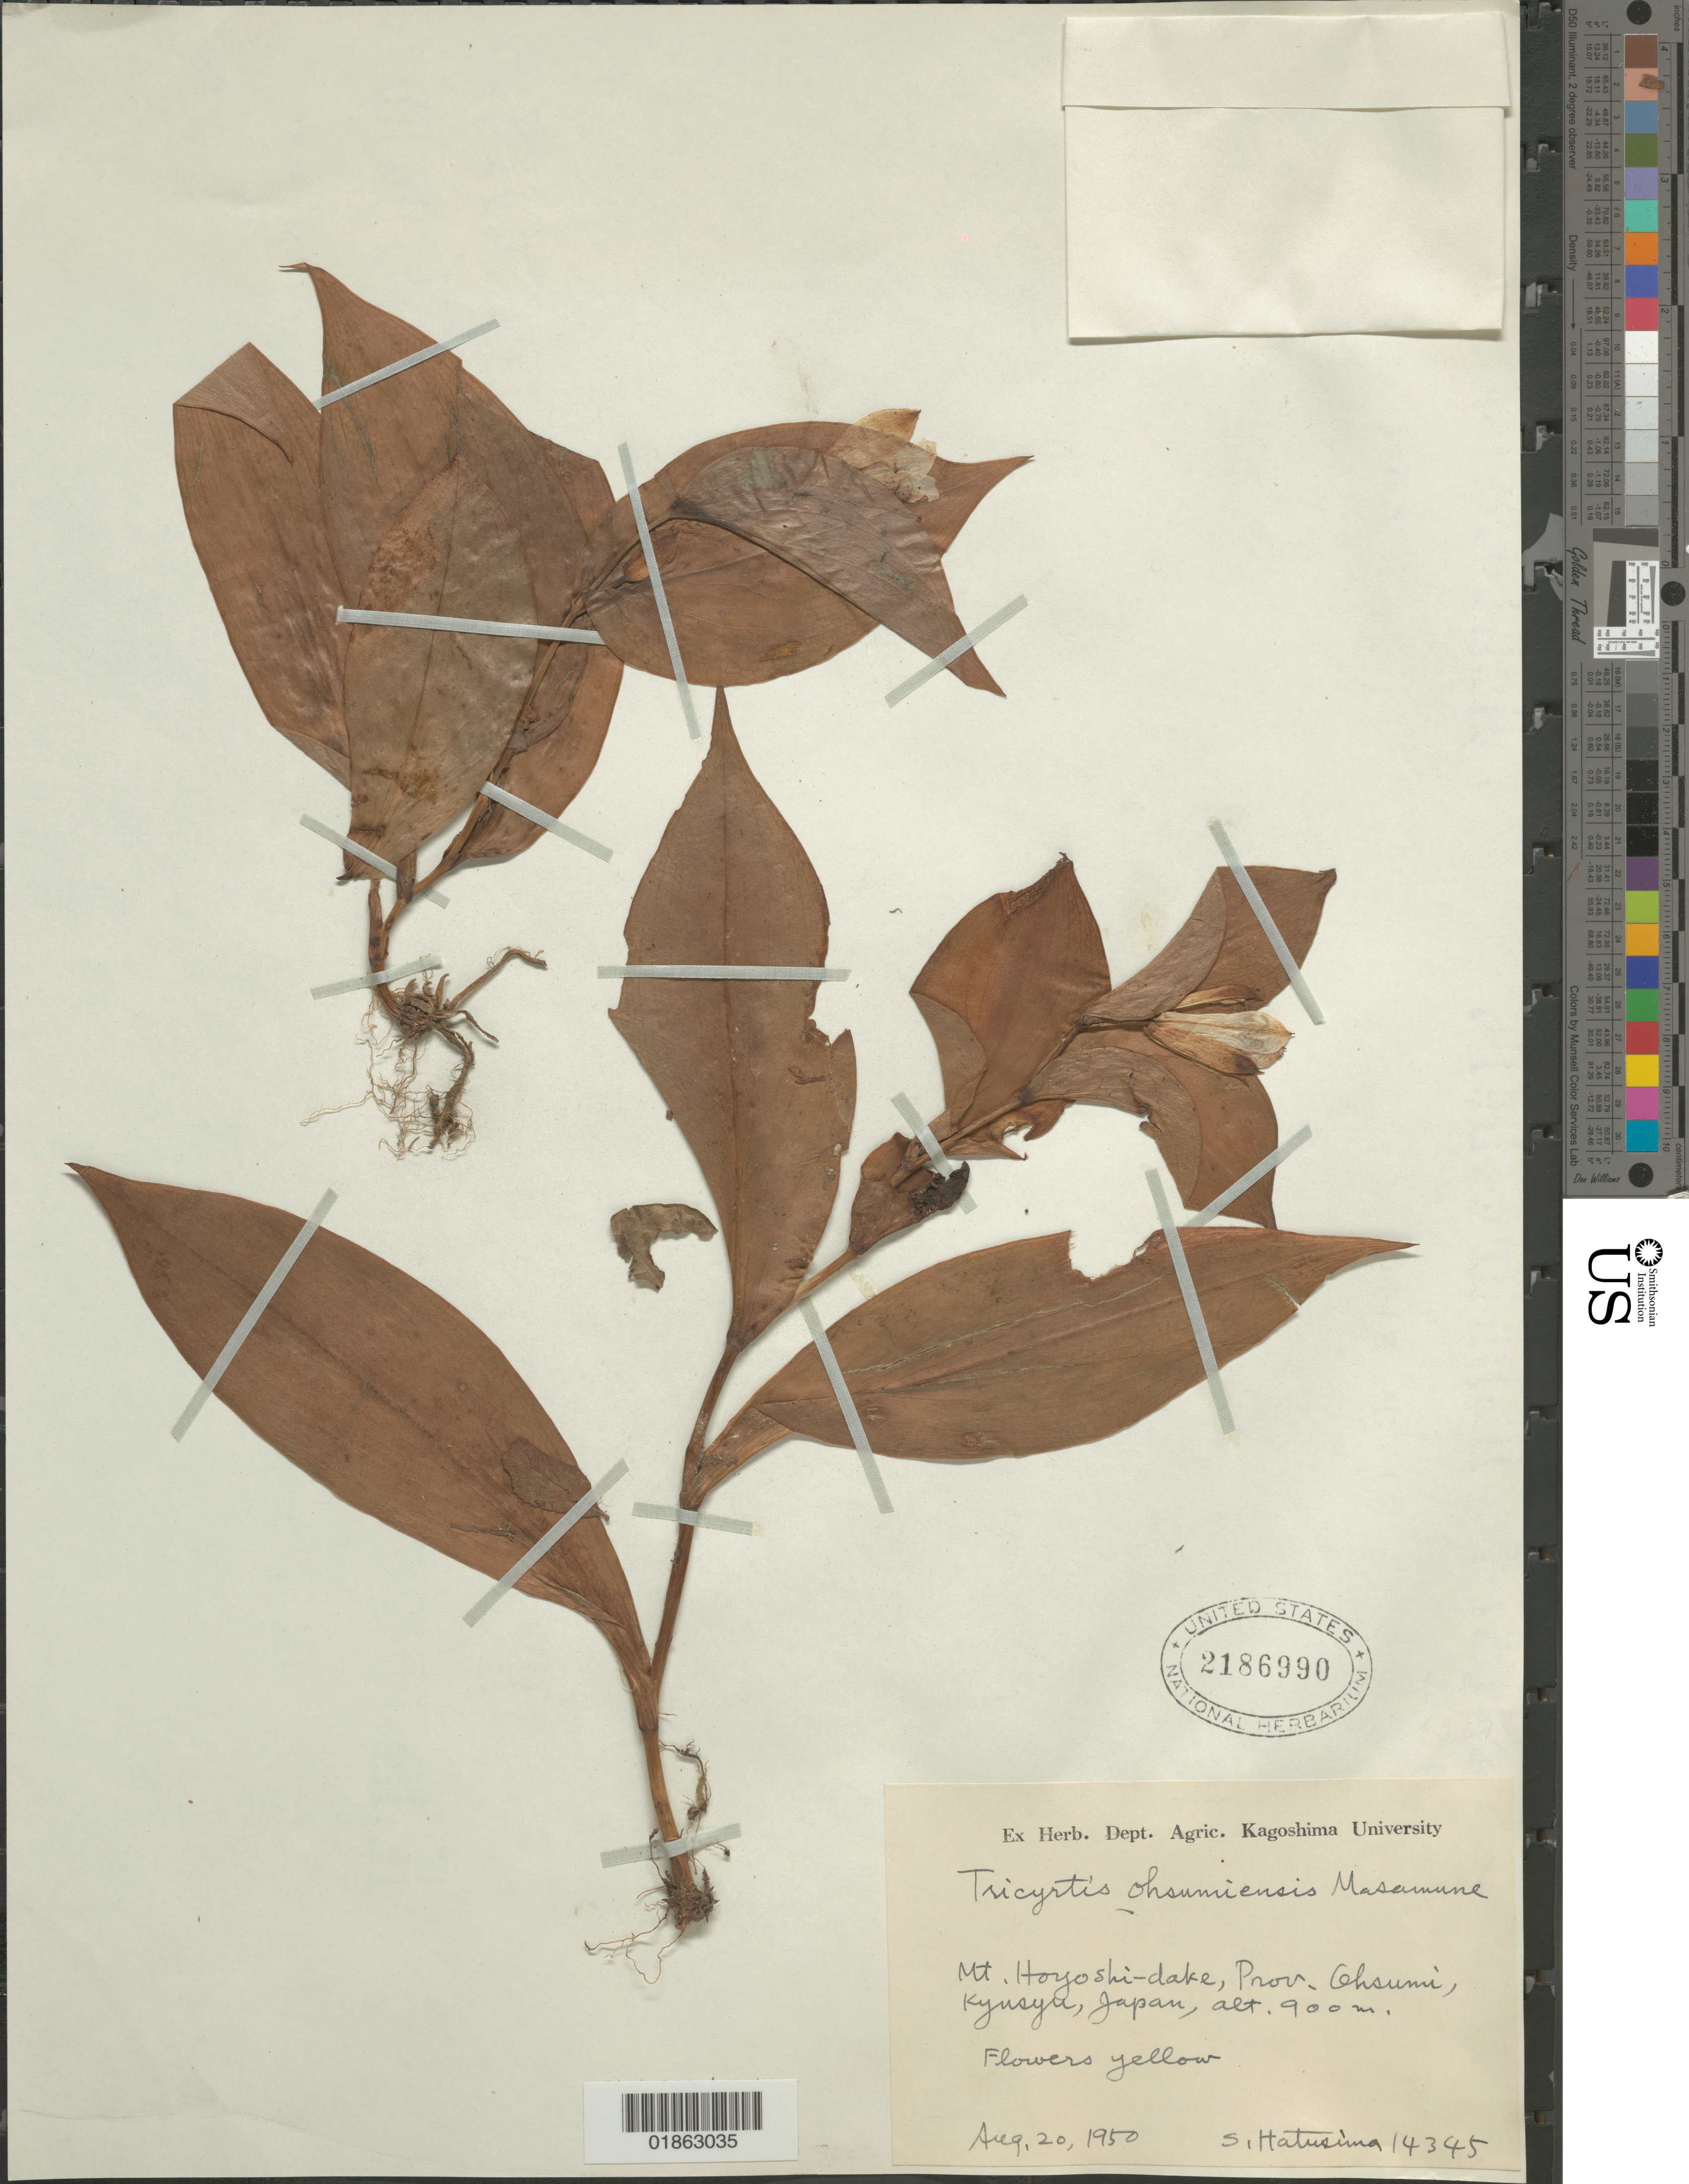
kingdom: Plantae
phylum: Tracheophyta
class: Liliopsida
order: Liliales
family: Liliaceae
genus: Tricyrtis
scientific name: Tricyrtis ohsumiensis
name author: Masam.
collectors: S. Hatusima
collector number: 14345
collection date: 1950-08-20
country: Japan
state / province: Kagosima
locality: Mt. Hoyoshidake, Prov. Ohsumi, Kyusyu, Japan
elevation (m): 900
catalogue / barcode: US 2186990